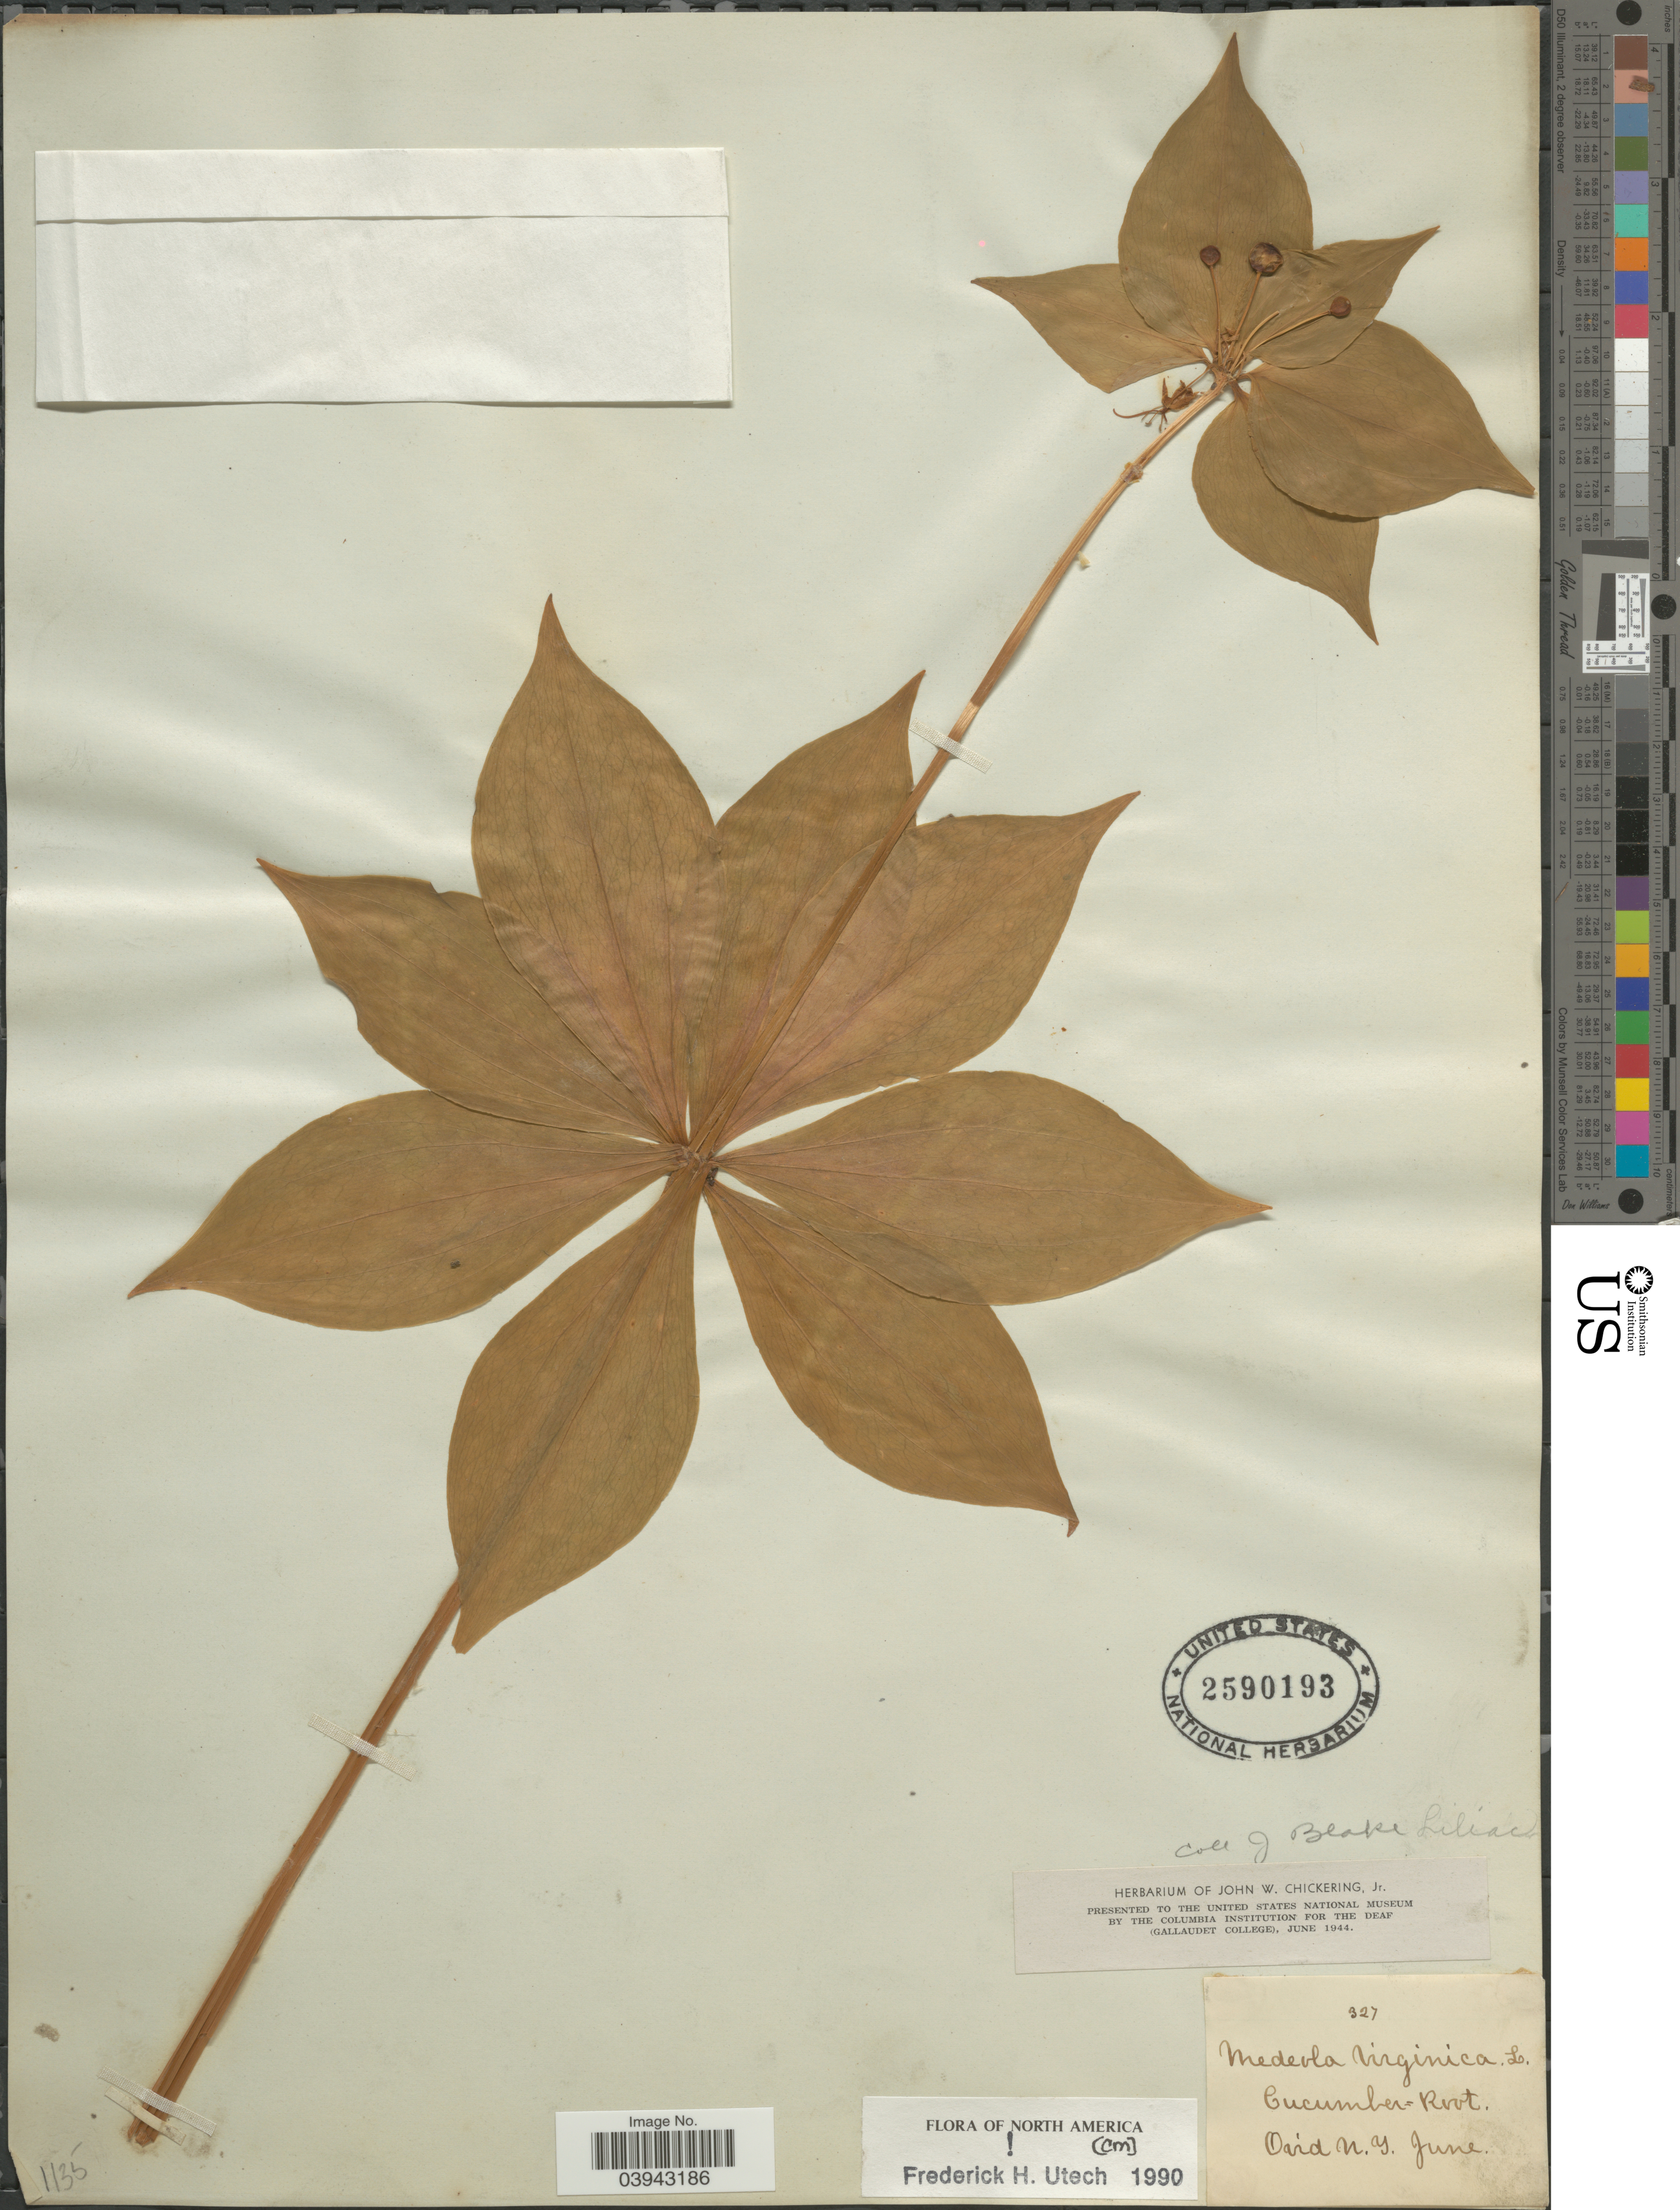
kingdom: Plantae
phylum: Tracheophyta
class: Liliopsida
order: Liliales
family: Liliaceae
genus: Medeola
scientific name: Medeola virginiana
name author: (L.) Desf.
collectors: J. Blake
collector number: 327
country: United States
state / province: New York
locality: Ovid.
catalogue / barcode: US 2590193